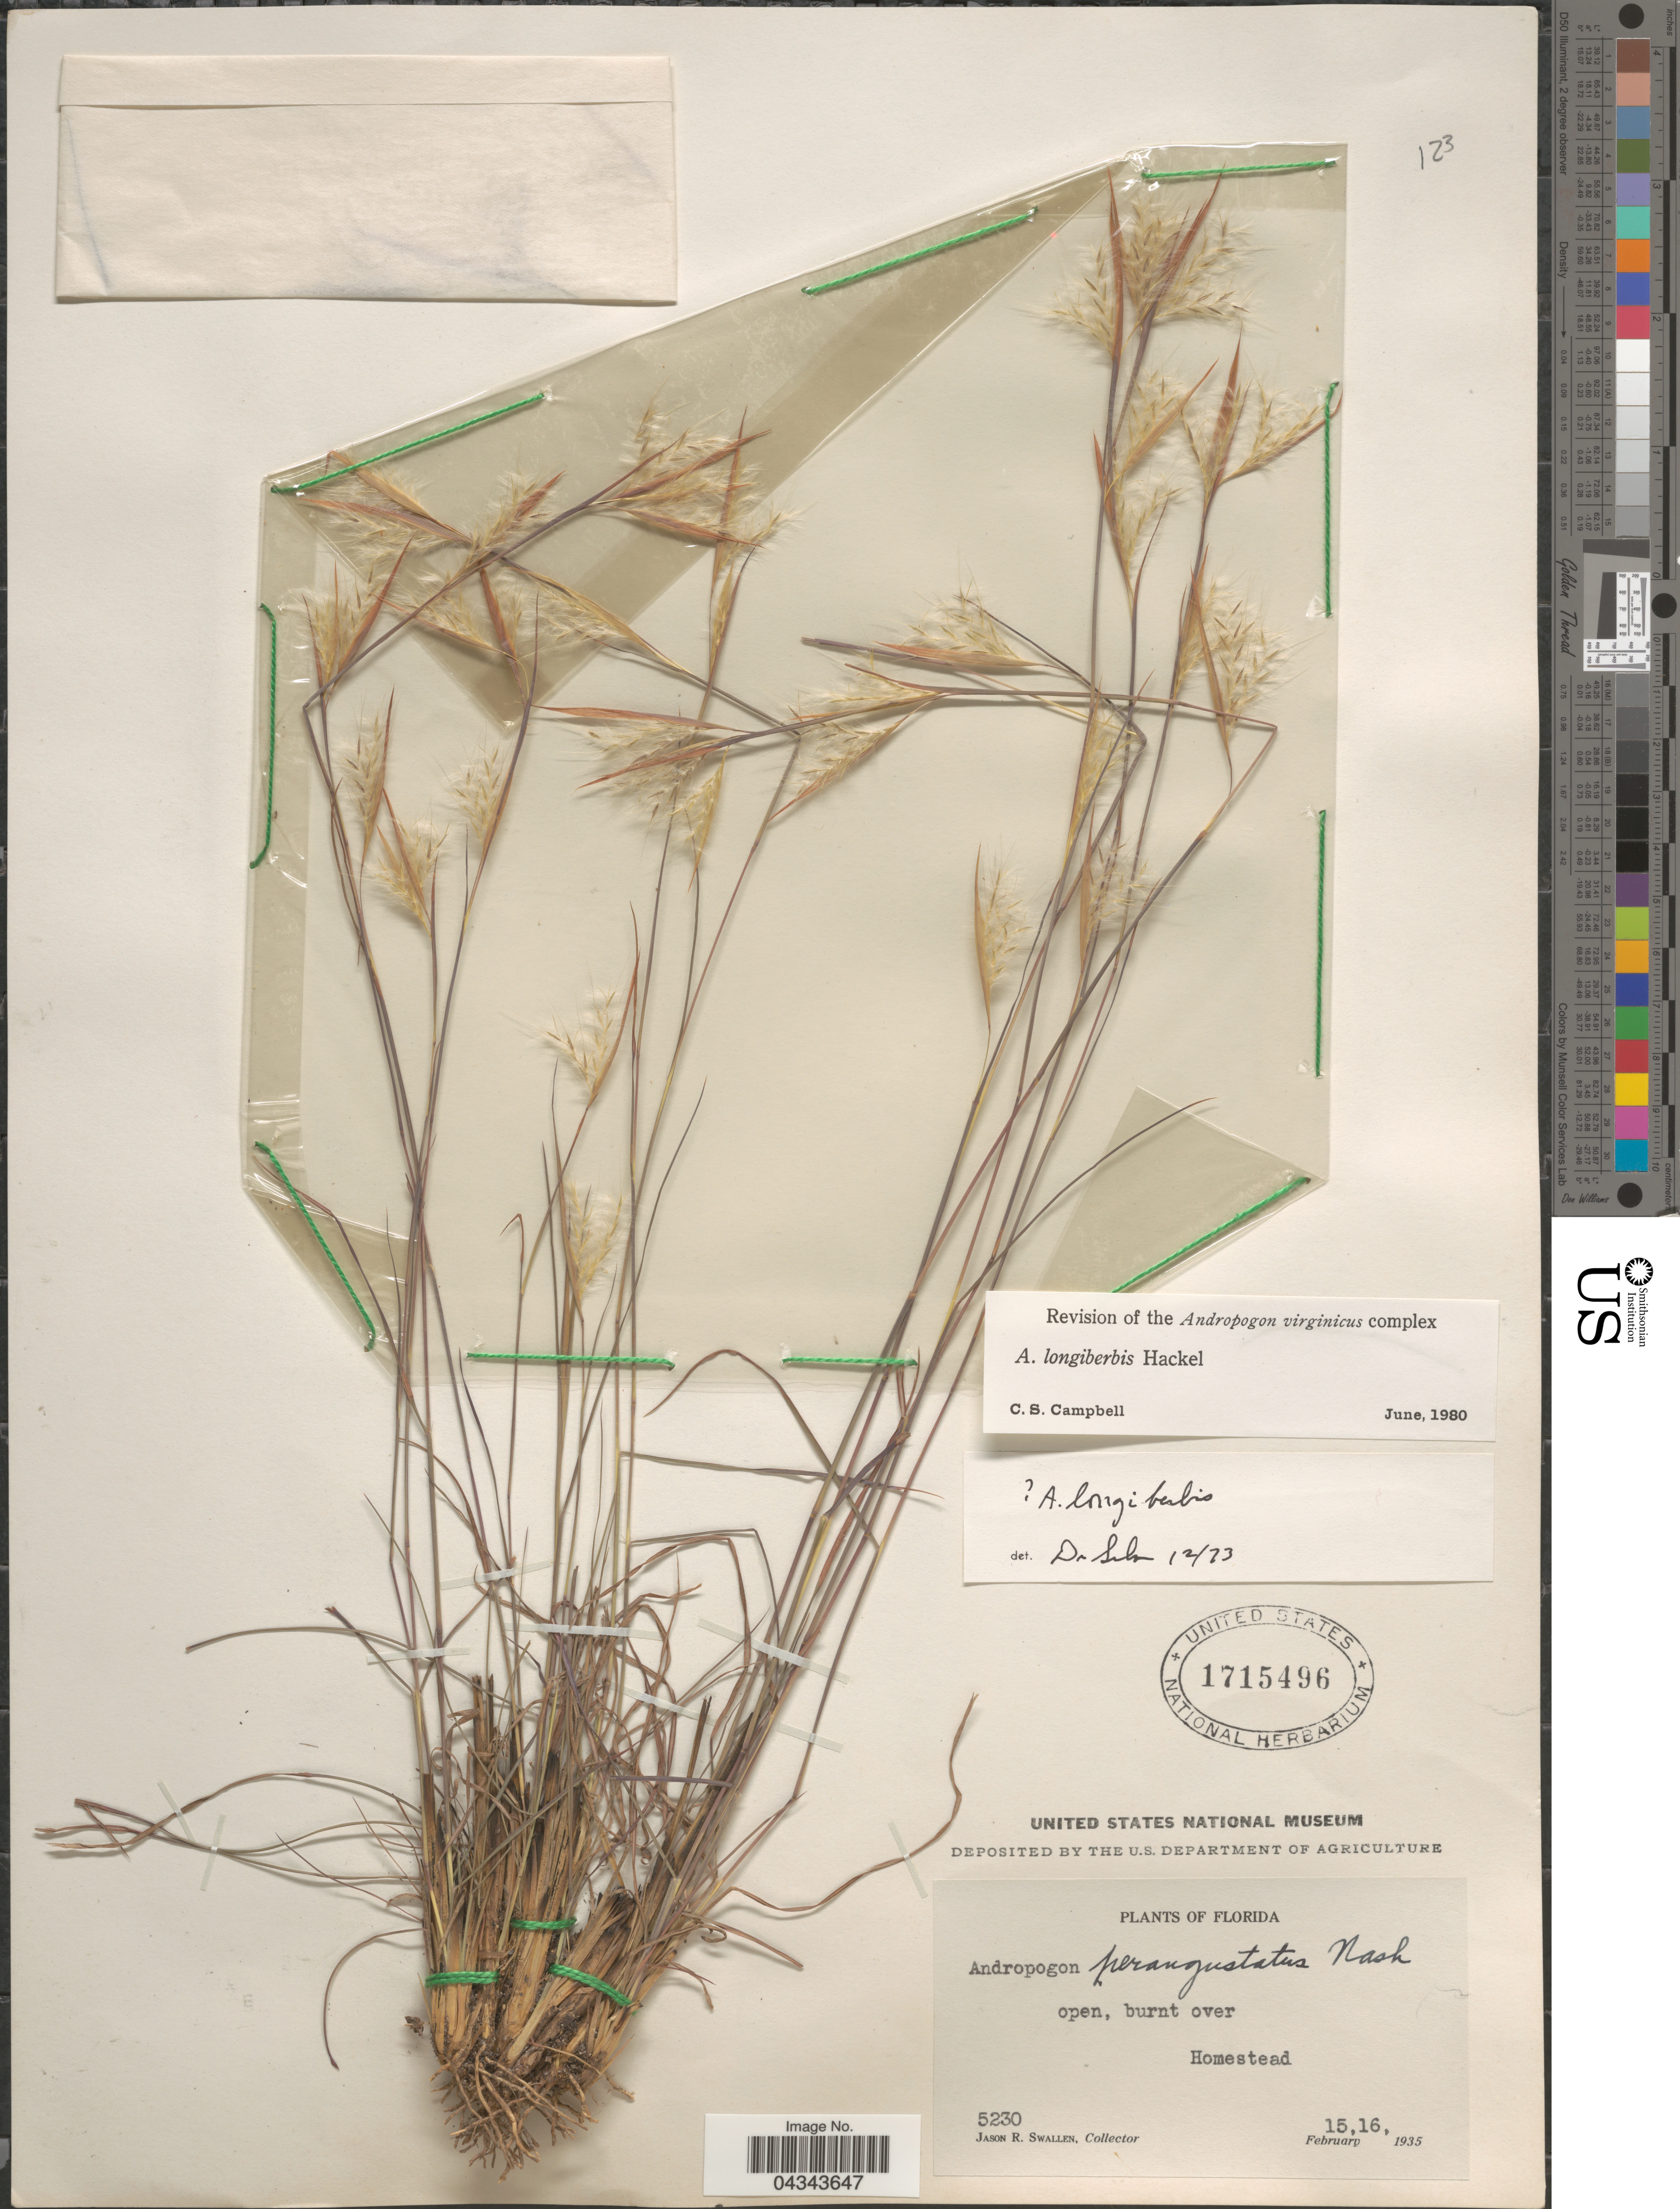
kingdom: Plantae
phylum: Tracheophyta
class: Liliopsida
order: Poales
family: Poaceae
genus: Andropogon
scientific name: Andropogon longiberbis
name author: Hack.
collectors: J. R. Swallen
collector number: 5230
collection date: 1935-02-15/1935-02-16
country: United States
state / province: Florida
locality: Homestead.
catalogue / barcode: US 1715496